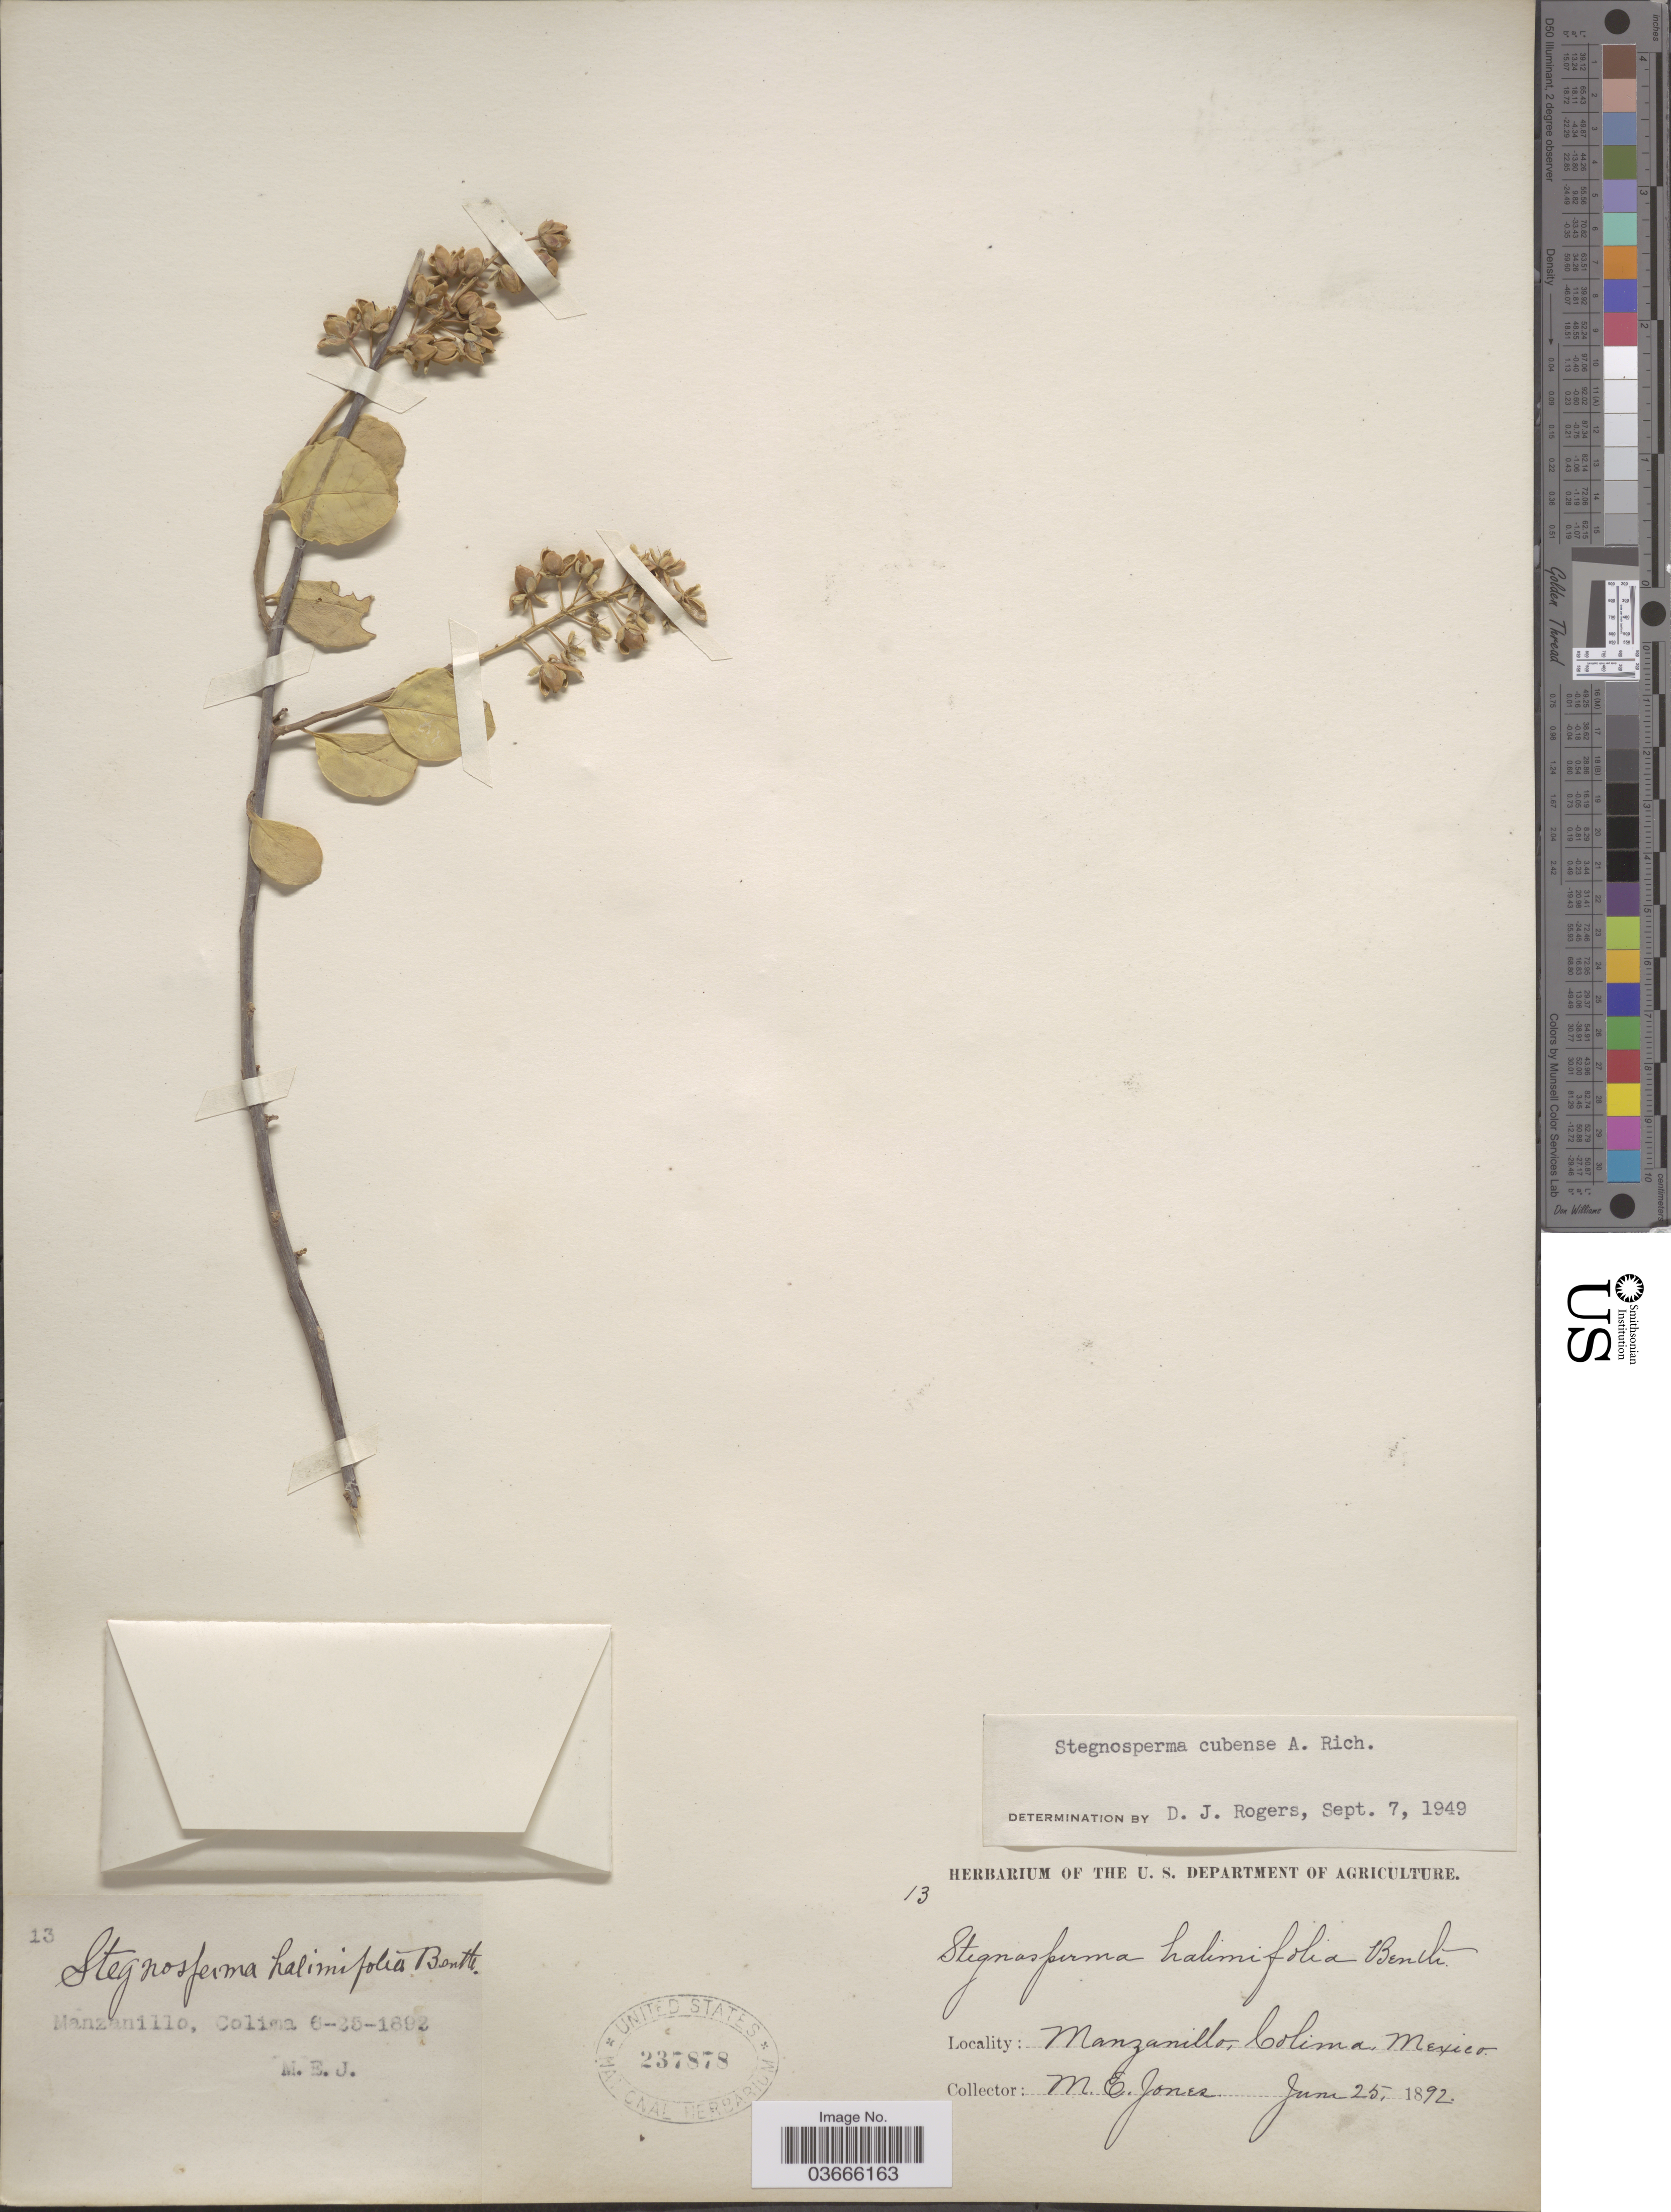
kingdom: Plantae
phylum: Tracheophyta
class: Magnoliopsida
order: Caryophyllales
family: Stegnospermataceae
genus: Stegnosperma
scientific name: Stegnosperma cubense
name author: A. Rich.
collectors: M. E. Jones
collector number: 13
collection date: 1892-06-25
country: Mexico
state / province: Colima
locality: Manzanillo.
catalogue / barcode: US 237878